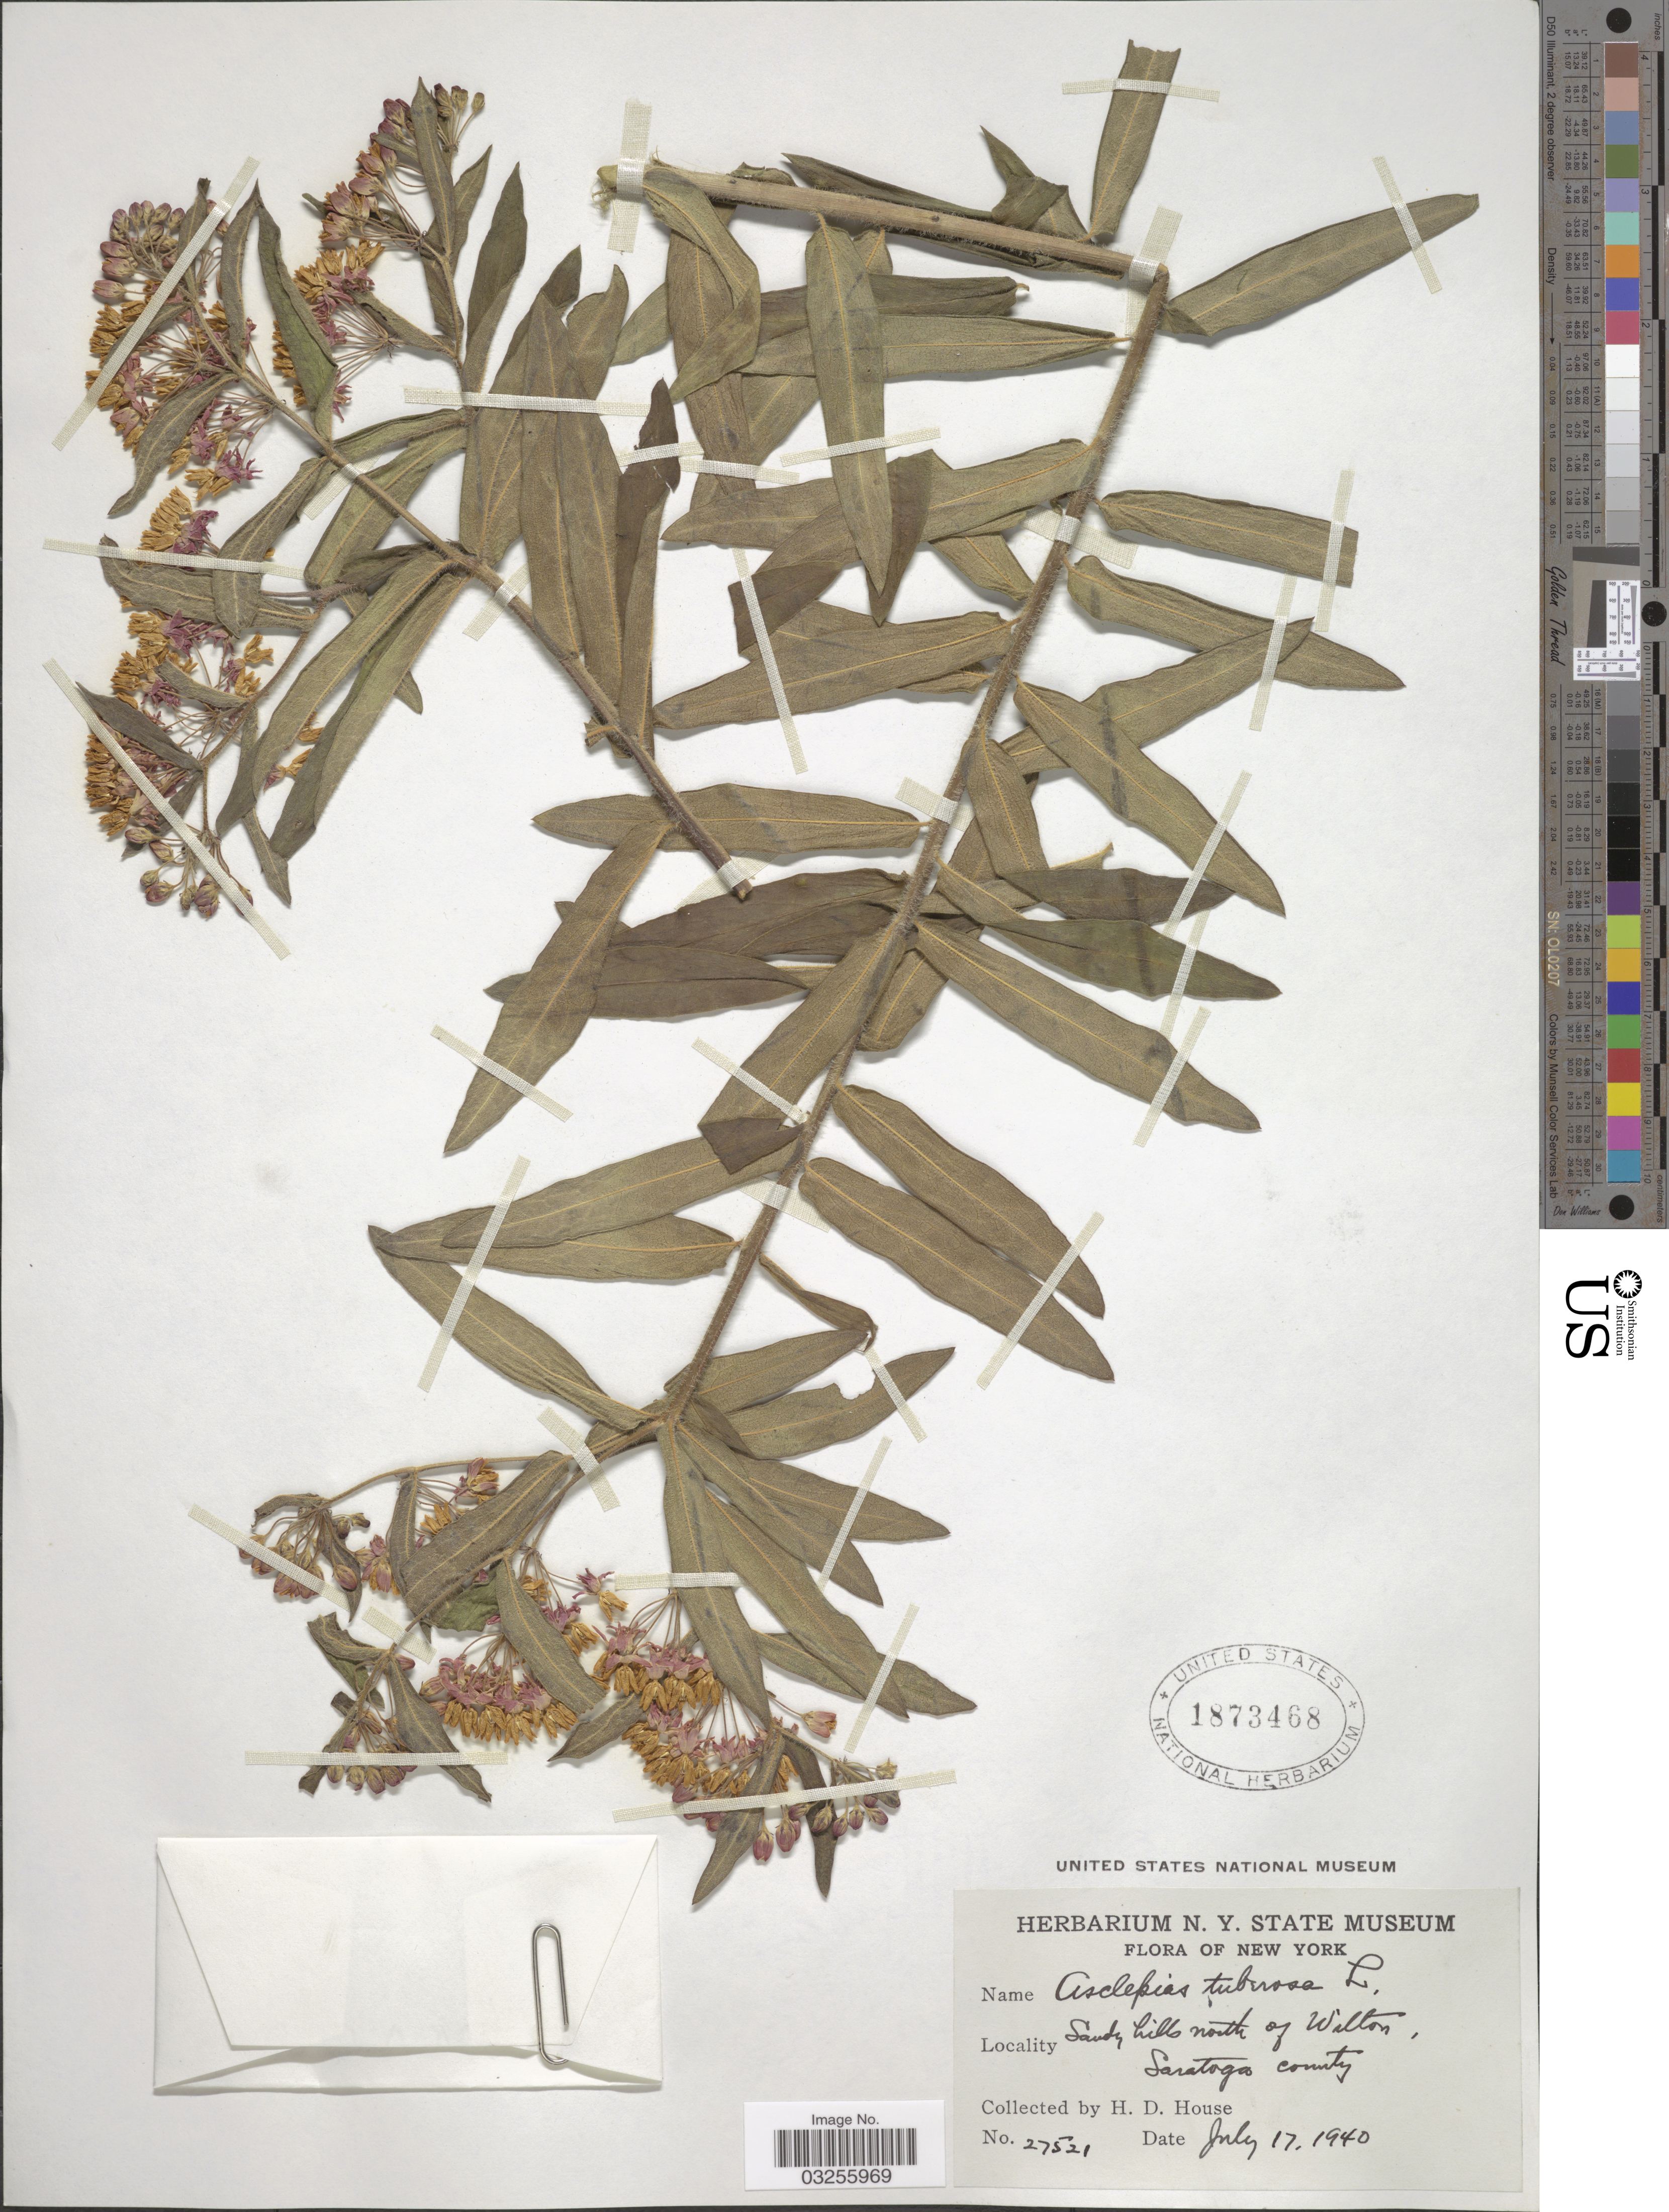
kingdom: Plantae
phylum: Tracheophyta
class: Magnoliopsida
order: Gentianales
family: Apocynaceae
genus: Asclepias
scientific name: Asclepias tuberosa subsp. tuberosa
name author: L.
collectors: H. D. House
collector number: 27521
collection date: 1940-07-17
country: United States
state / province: New York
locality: Sandy hills north of Wilton, Saratoga County.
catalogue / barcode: US 1873468